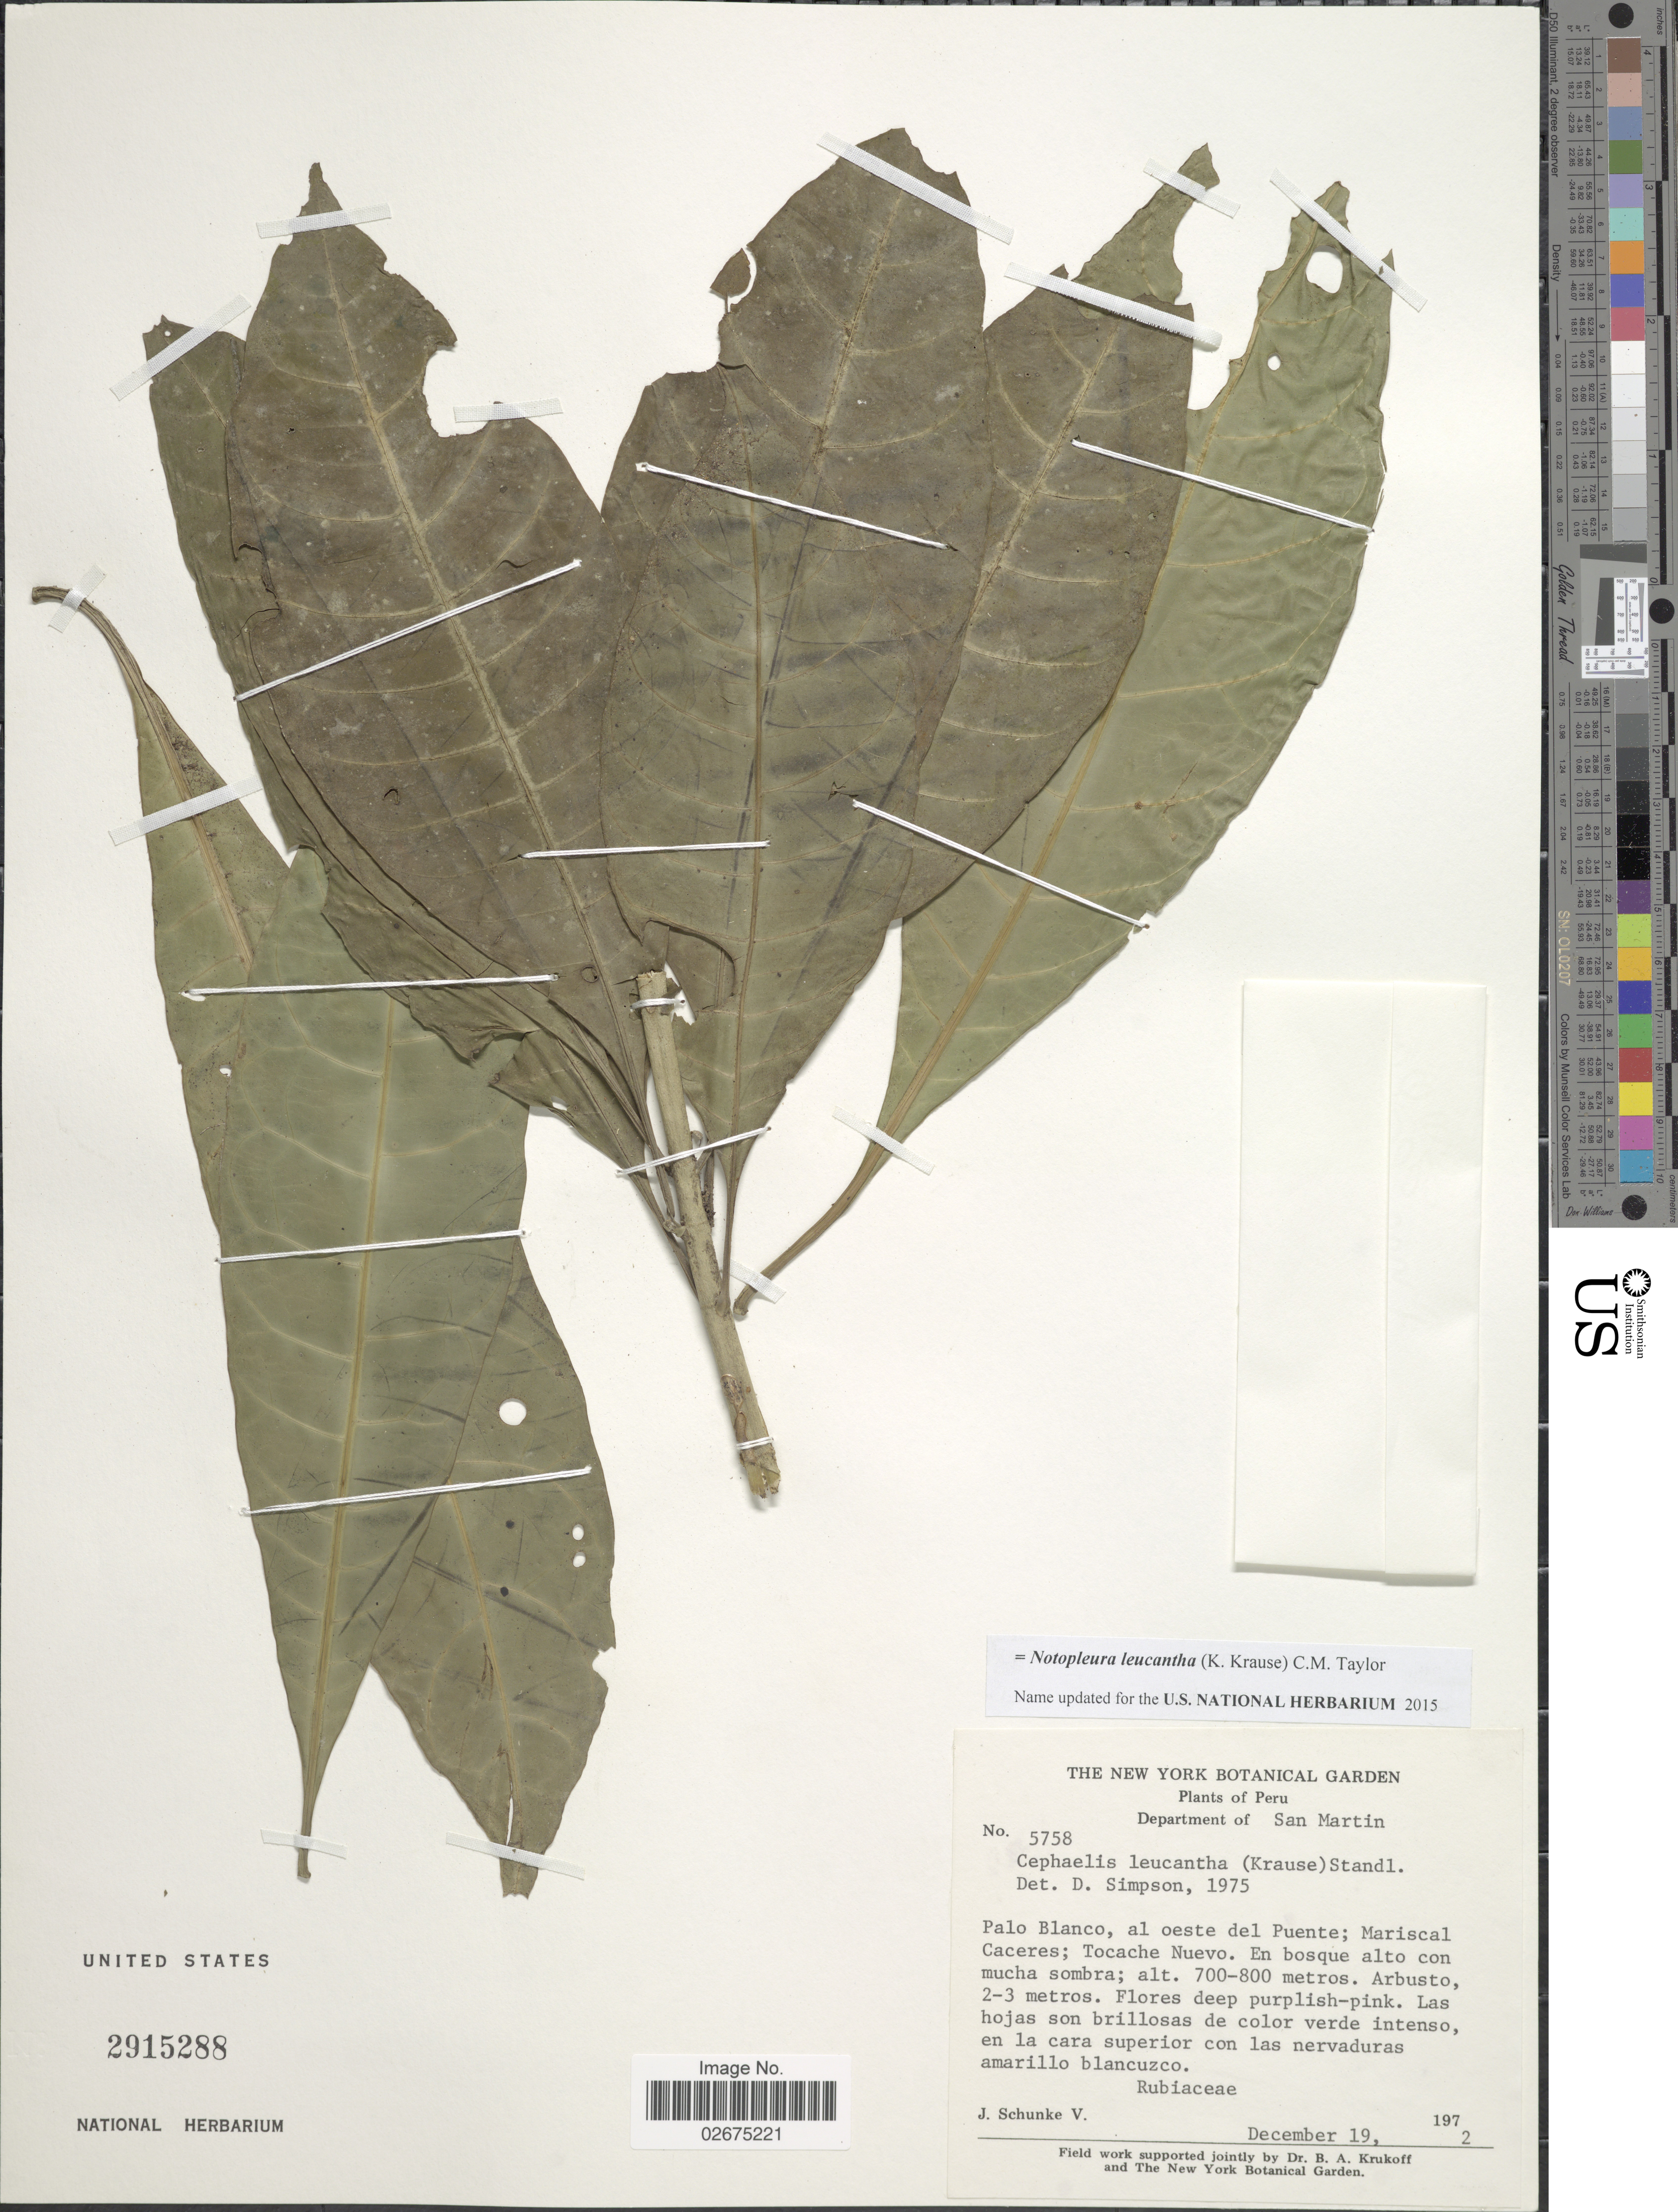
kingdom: Plantae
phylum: Tracheophyta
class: Magnoliopsida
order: Gentianales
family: Rubiaceae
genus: Notopleura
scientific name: Notopleura leucantha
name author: (K. Krause) C.M. Taylor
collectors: J. Schunke Vigo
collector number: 5758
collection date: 1972-12-19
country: Peru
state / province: San Martín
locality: Palo Blanco, al oeste del Puente; Mariscal Caceres; Tocache Nuevo. En bosque alto con mucha sombra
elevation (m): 700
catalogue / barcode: US 2915288